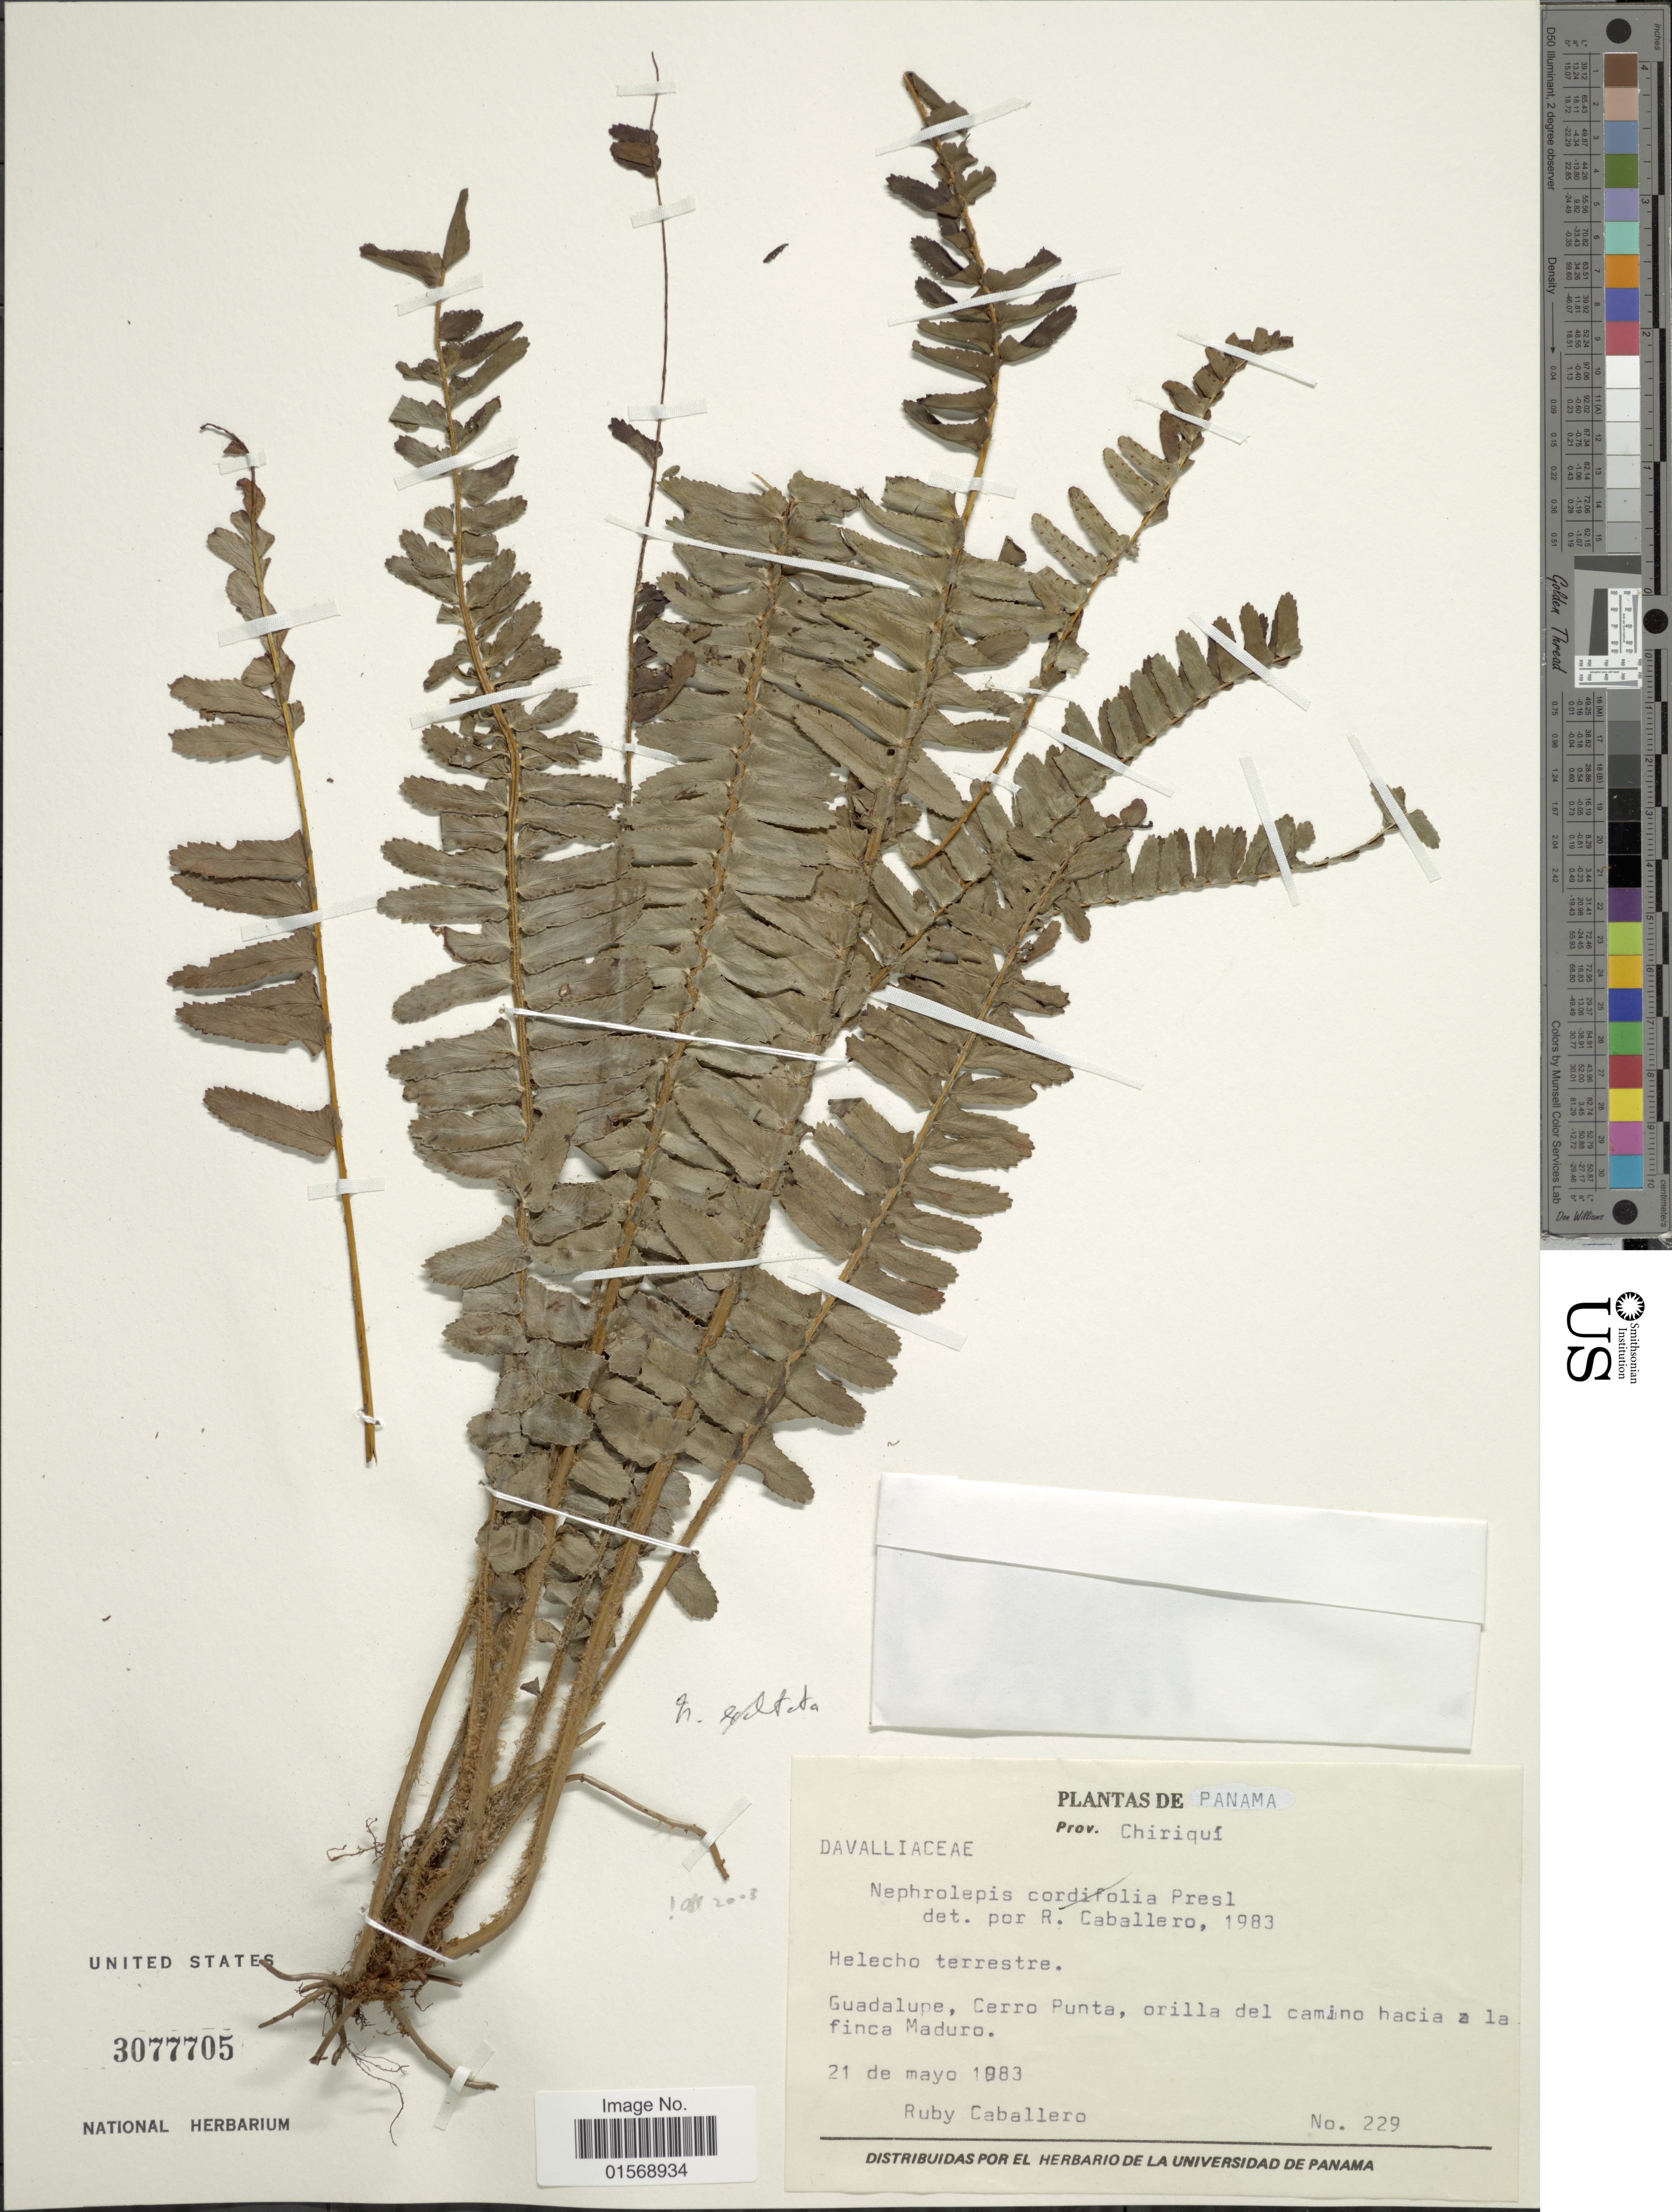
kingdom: Plantae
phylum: Tracheophyta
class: Polypodiopsida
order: Polypodiales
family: Nephrolepidaceae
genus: Nephrolepis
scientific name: Nephrolepis cordifolia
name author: (L.) C. Presl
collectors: R. Caballero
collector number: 229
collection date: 1983-05-21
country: Panama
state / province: Chiriqui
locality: Panama, Prov. Chiriqui, Guadalupe, Cerro Punta, orilla del camino hacia a la finca Maduro.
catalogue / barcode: US 3077705